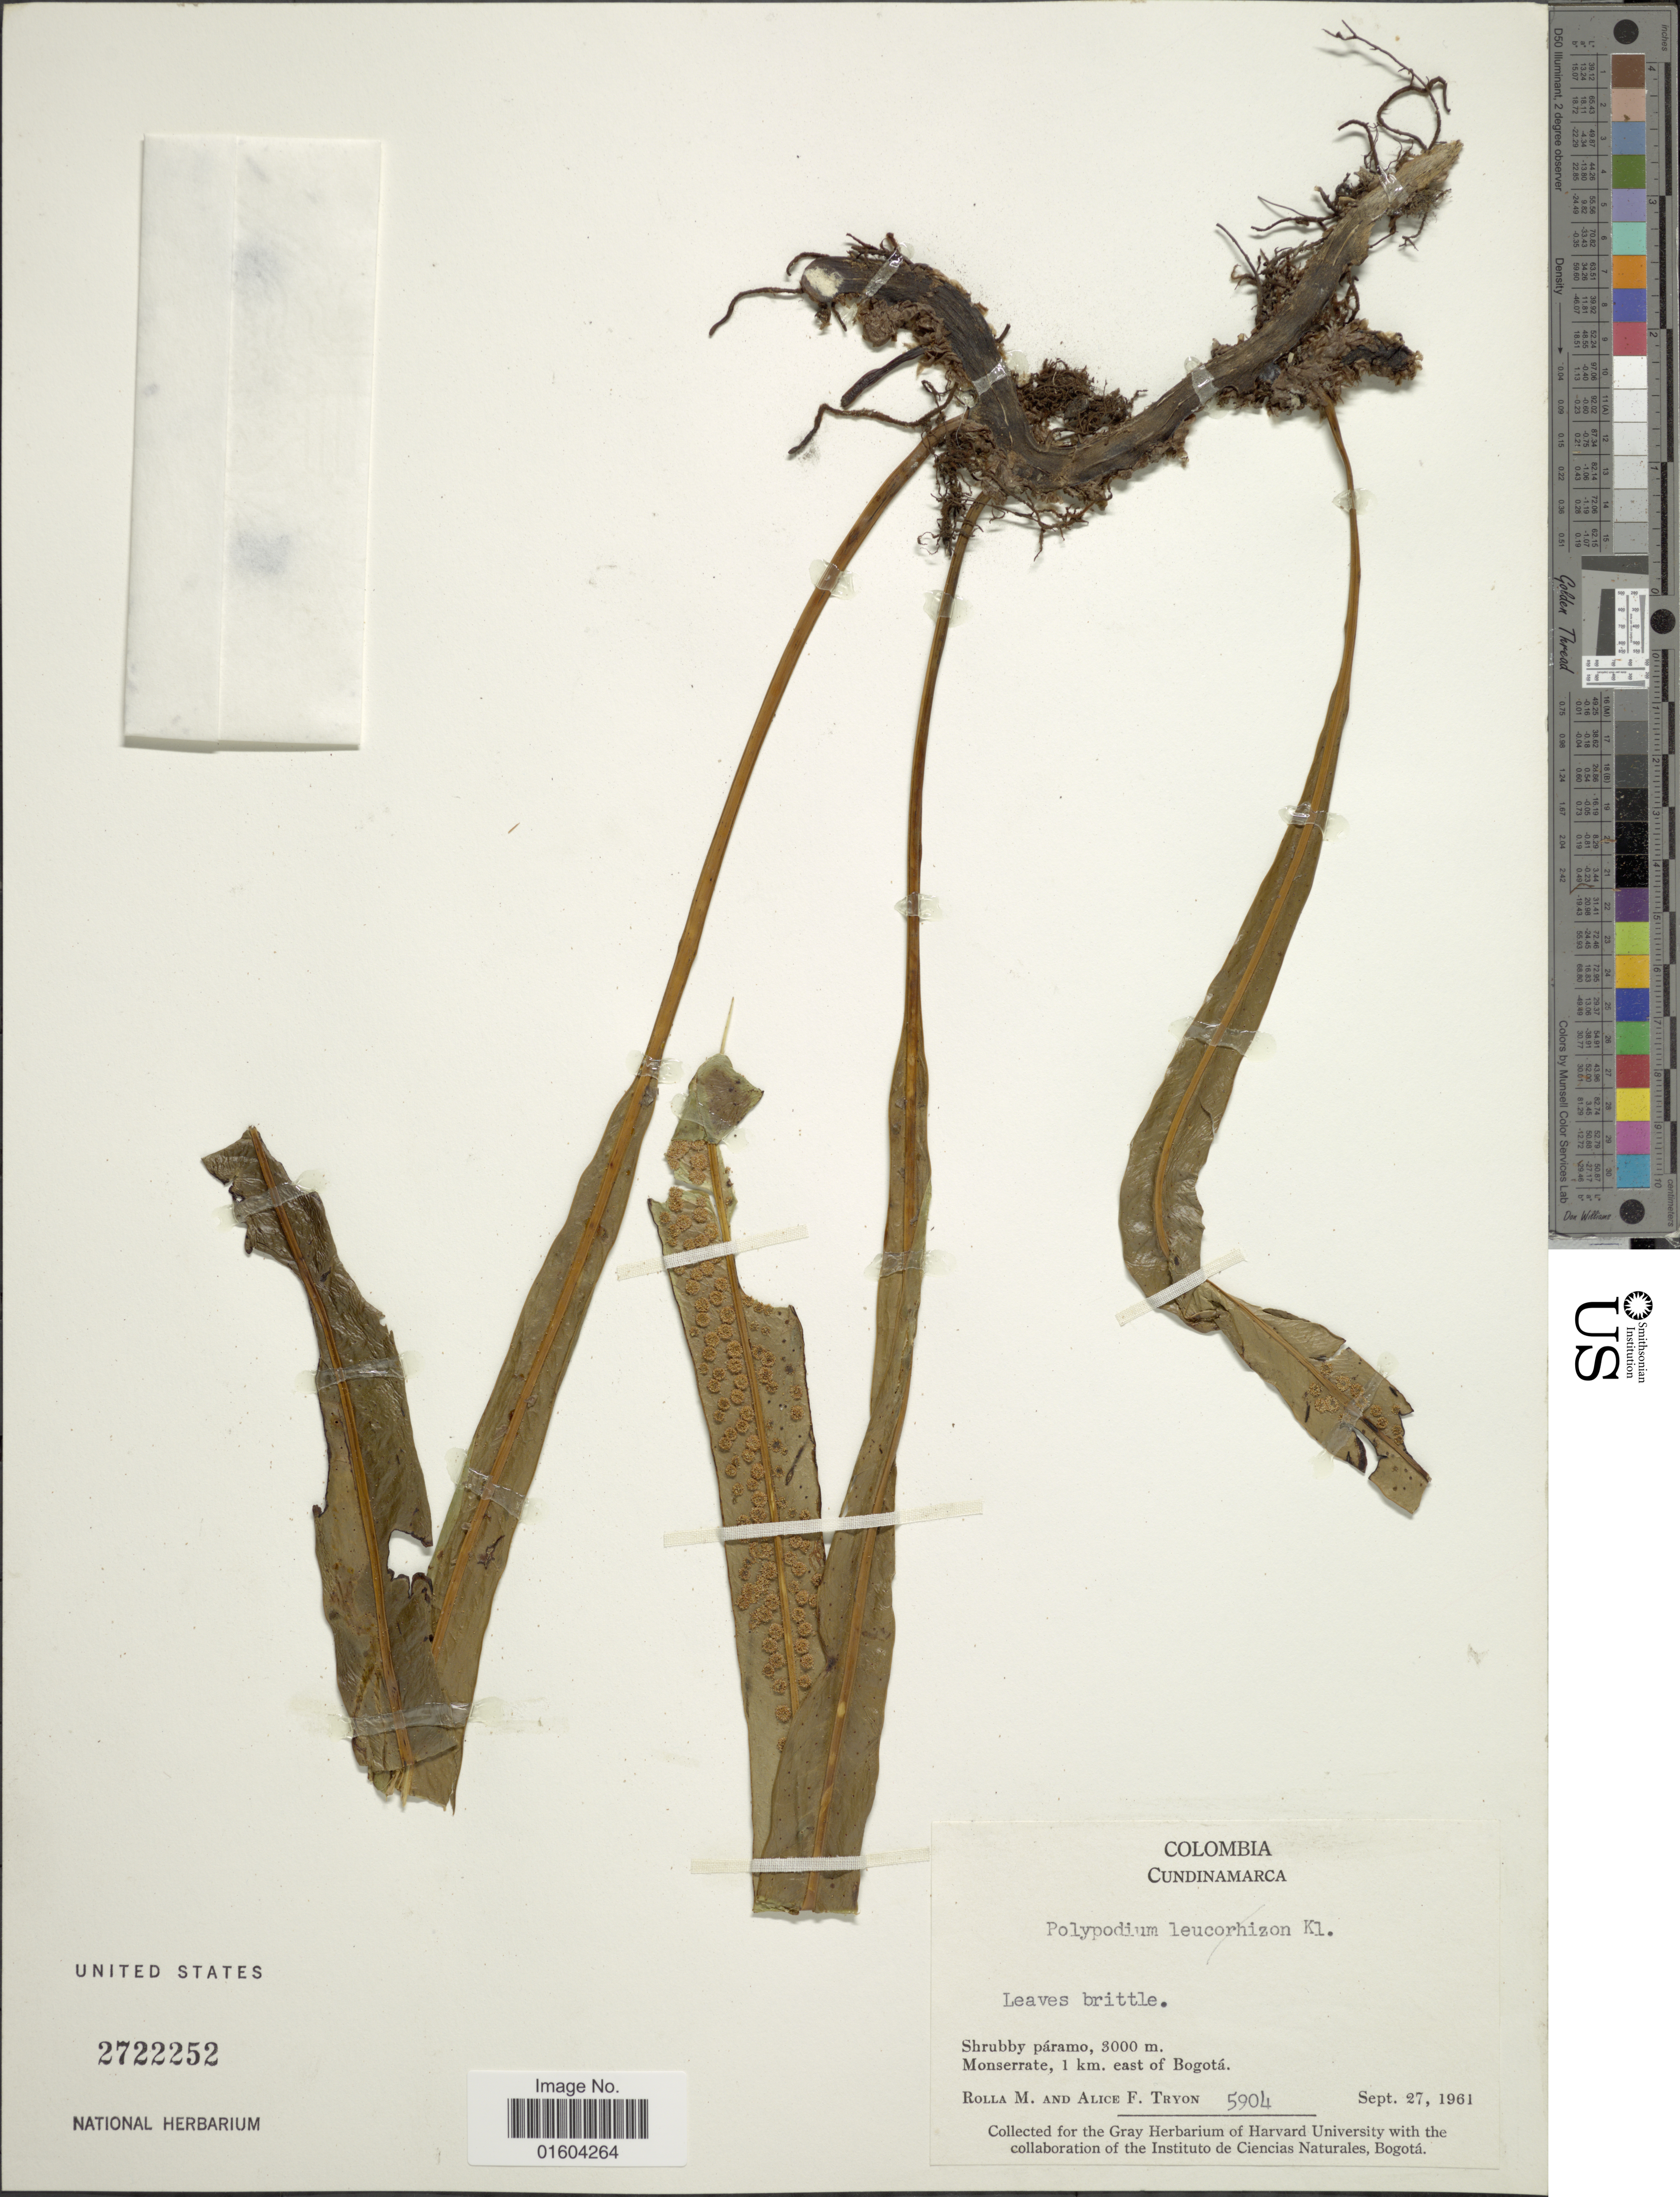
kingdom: Plantae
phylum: Tracheophyta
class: Polypodiopsida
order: Polypodiales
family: Polypodiaceae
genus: Campyloneurum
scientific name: Campyloneurum densifolium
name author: (Hieron.) Lellinger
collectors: R. M. Tryon & A. F. Tryon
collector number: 5904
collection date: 1961-09-27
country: Colombia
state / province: Cundinamarca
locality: Colombia, Cundinamarca. Monserrate, 1 km. east of Bogota.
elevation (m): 3000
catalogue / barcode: US 2722252